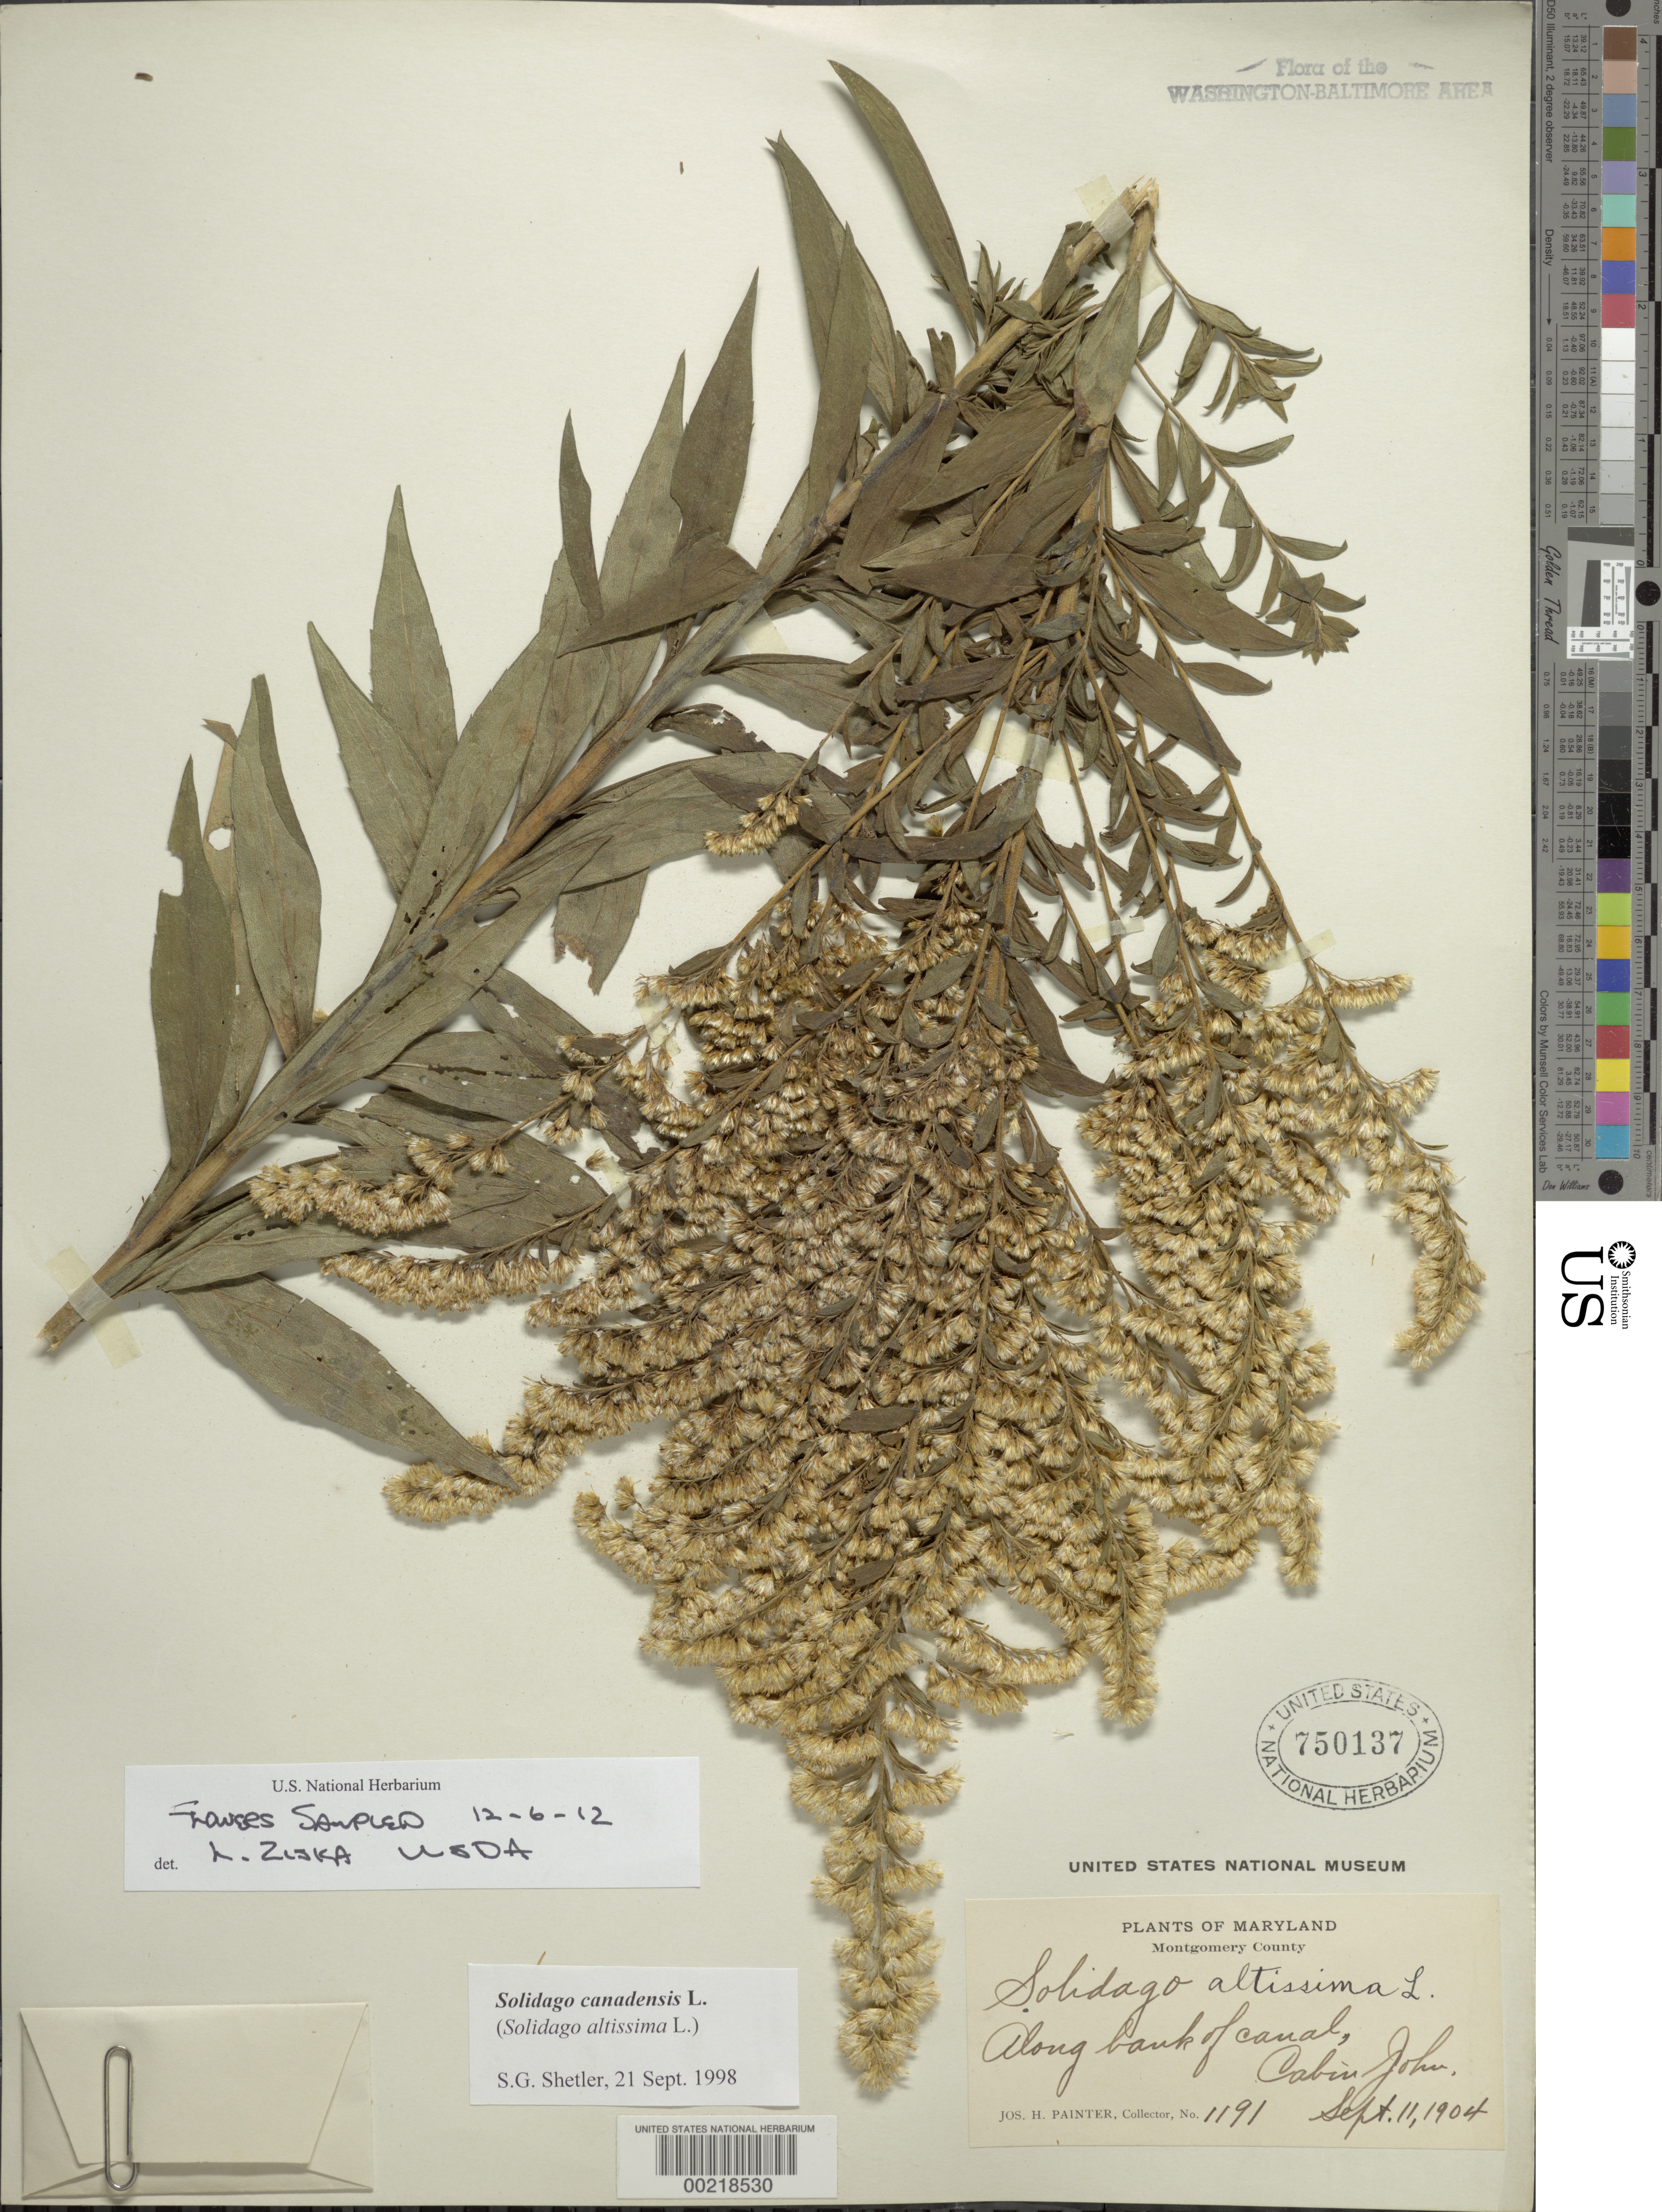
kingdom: Plantae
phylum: Tracheophyta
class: Magnoliopsida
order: Asterales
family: Asteraceae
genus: Solidago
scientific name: Solidago canadensis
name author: L.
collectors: J. H. Painter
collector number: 1191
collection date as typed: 11 Sep 1904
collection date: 1904-09-11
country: United States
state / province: Maryland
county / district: Montgomery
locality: Canal bank Cabin John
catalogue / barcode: US 750137